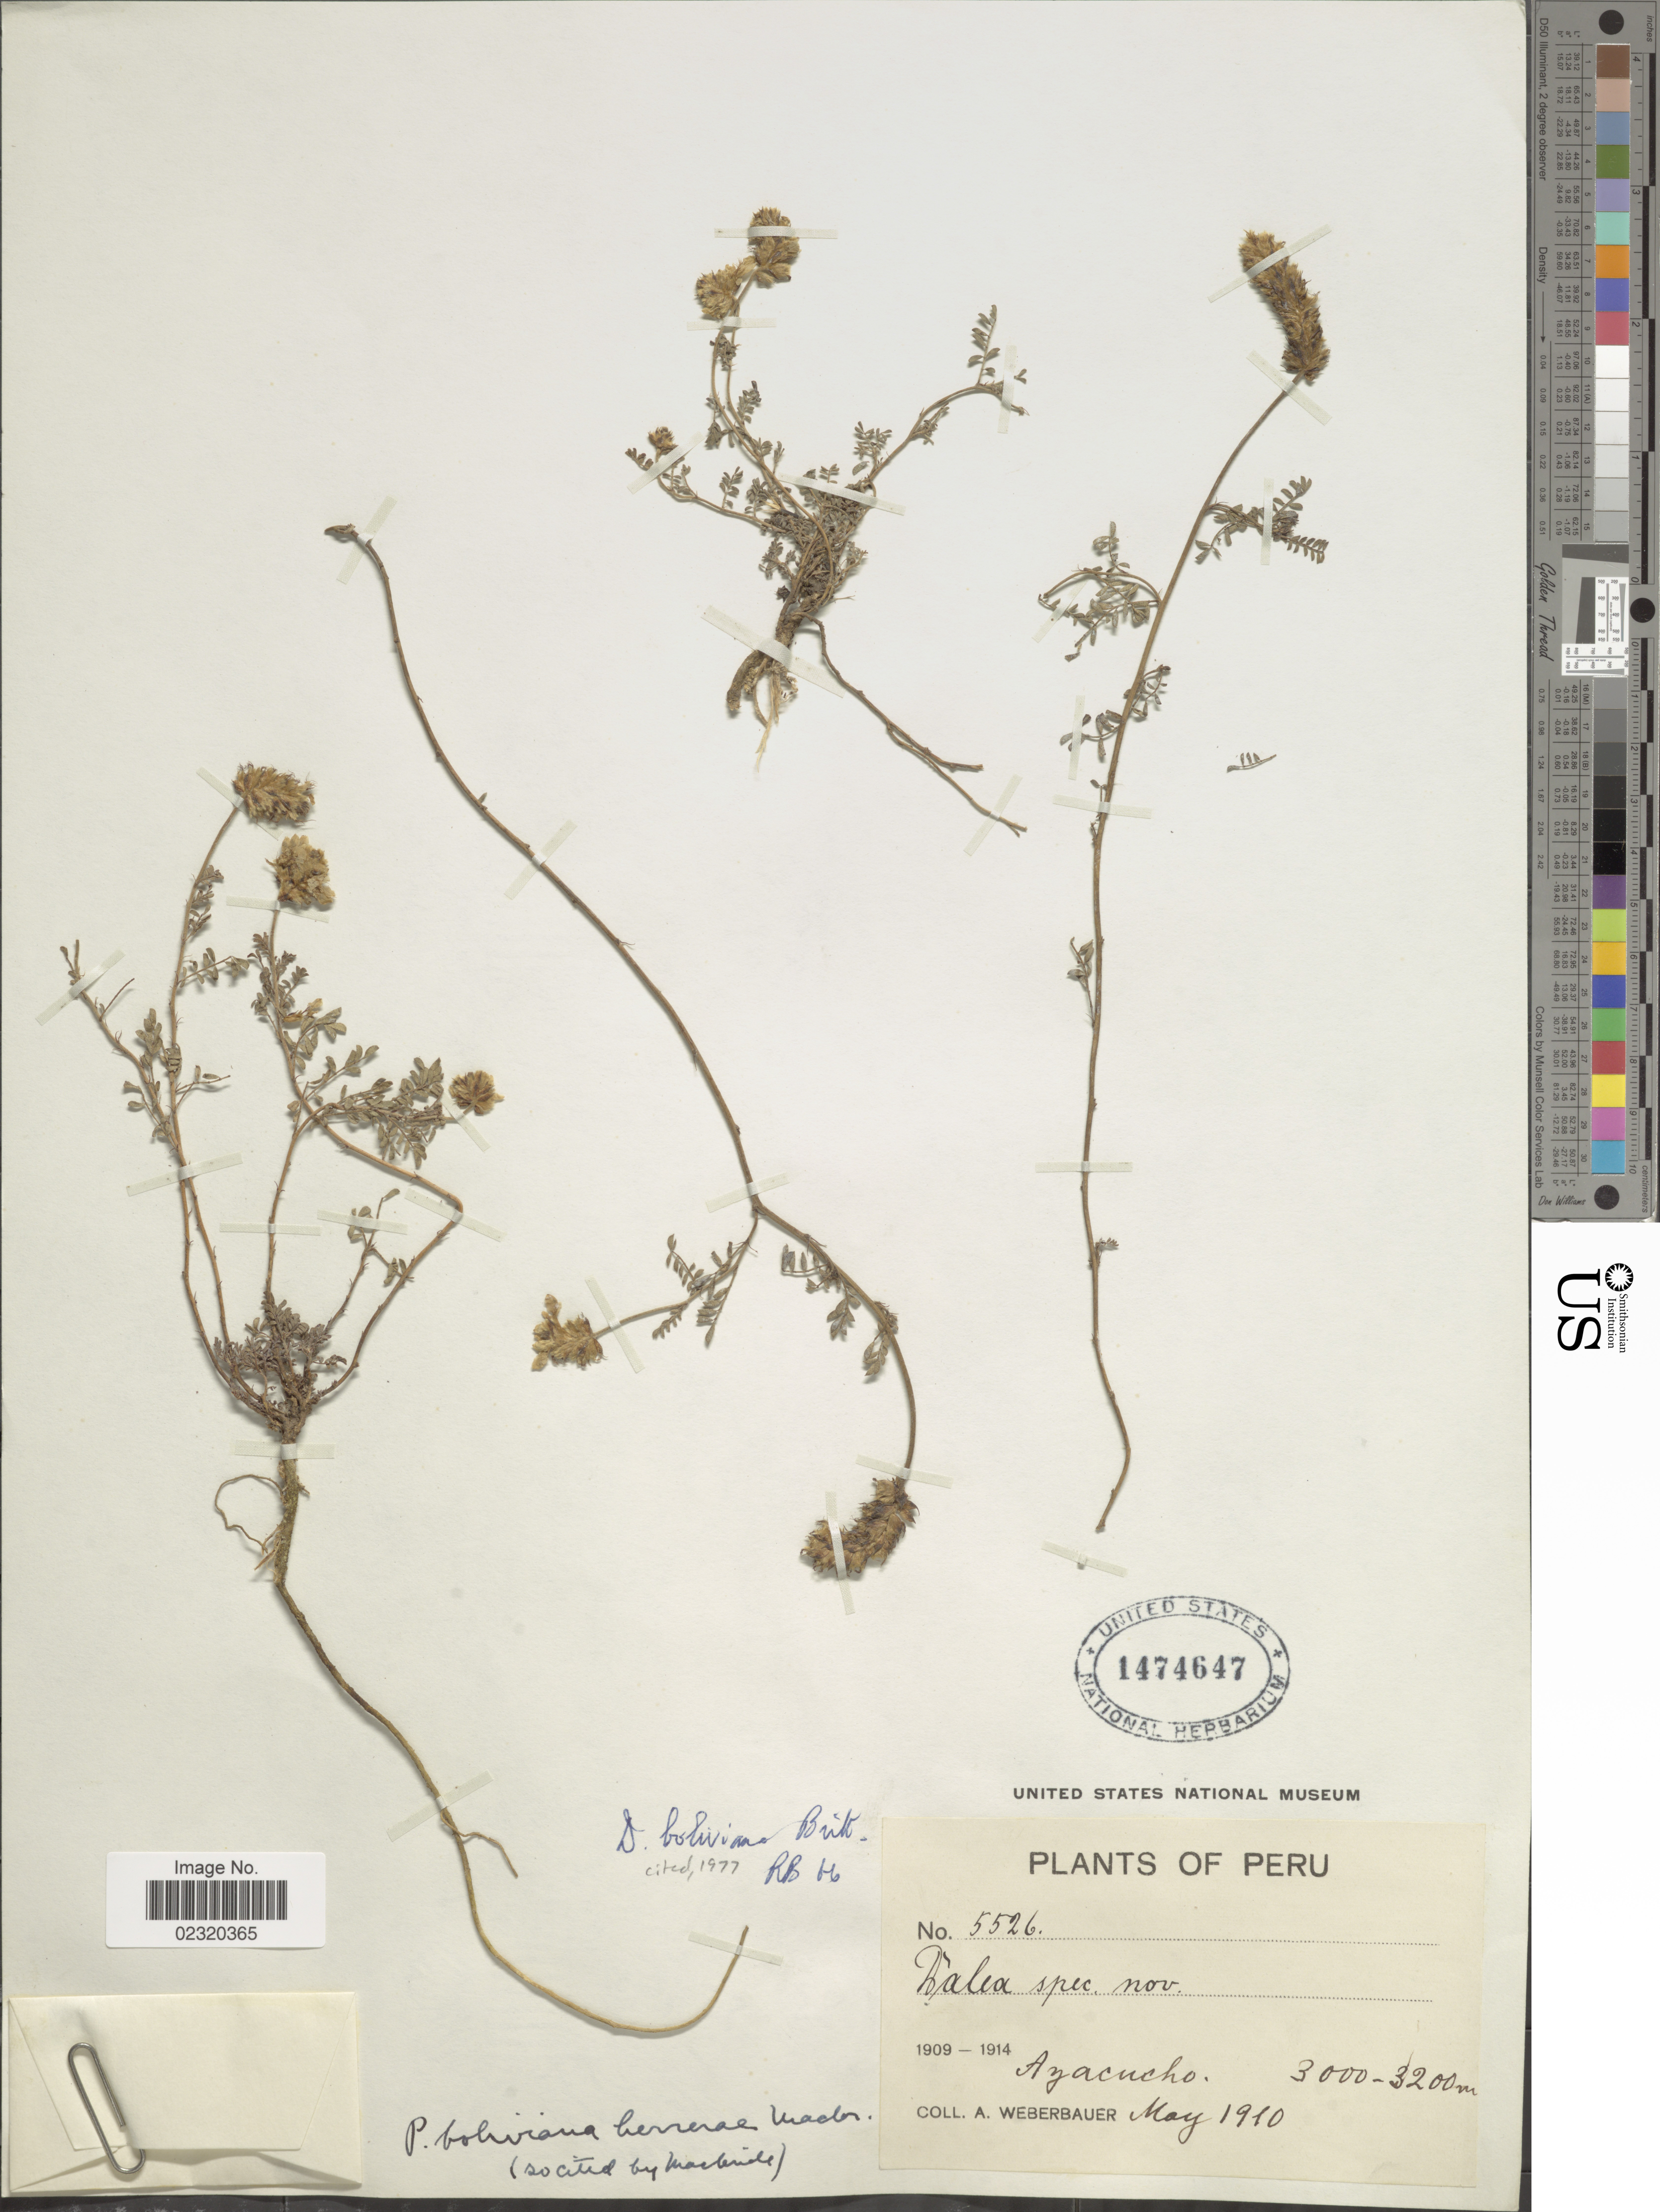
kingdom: Plantae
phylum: Tracheophyta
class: Magnoliopsida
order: Fabales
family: Fabaceae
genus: Dalea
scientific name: Dalea boliviana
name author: Britton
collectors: A. Weberbauer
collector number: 5526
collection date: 1910-05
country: Peru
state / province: Ayacucho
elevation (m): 3000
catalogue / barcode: US 1474647